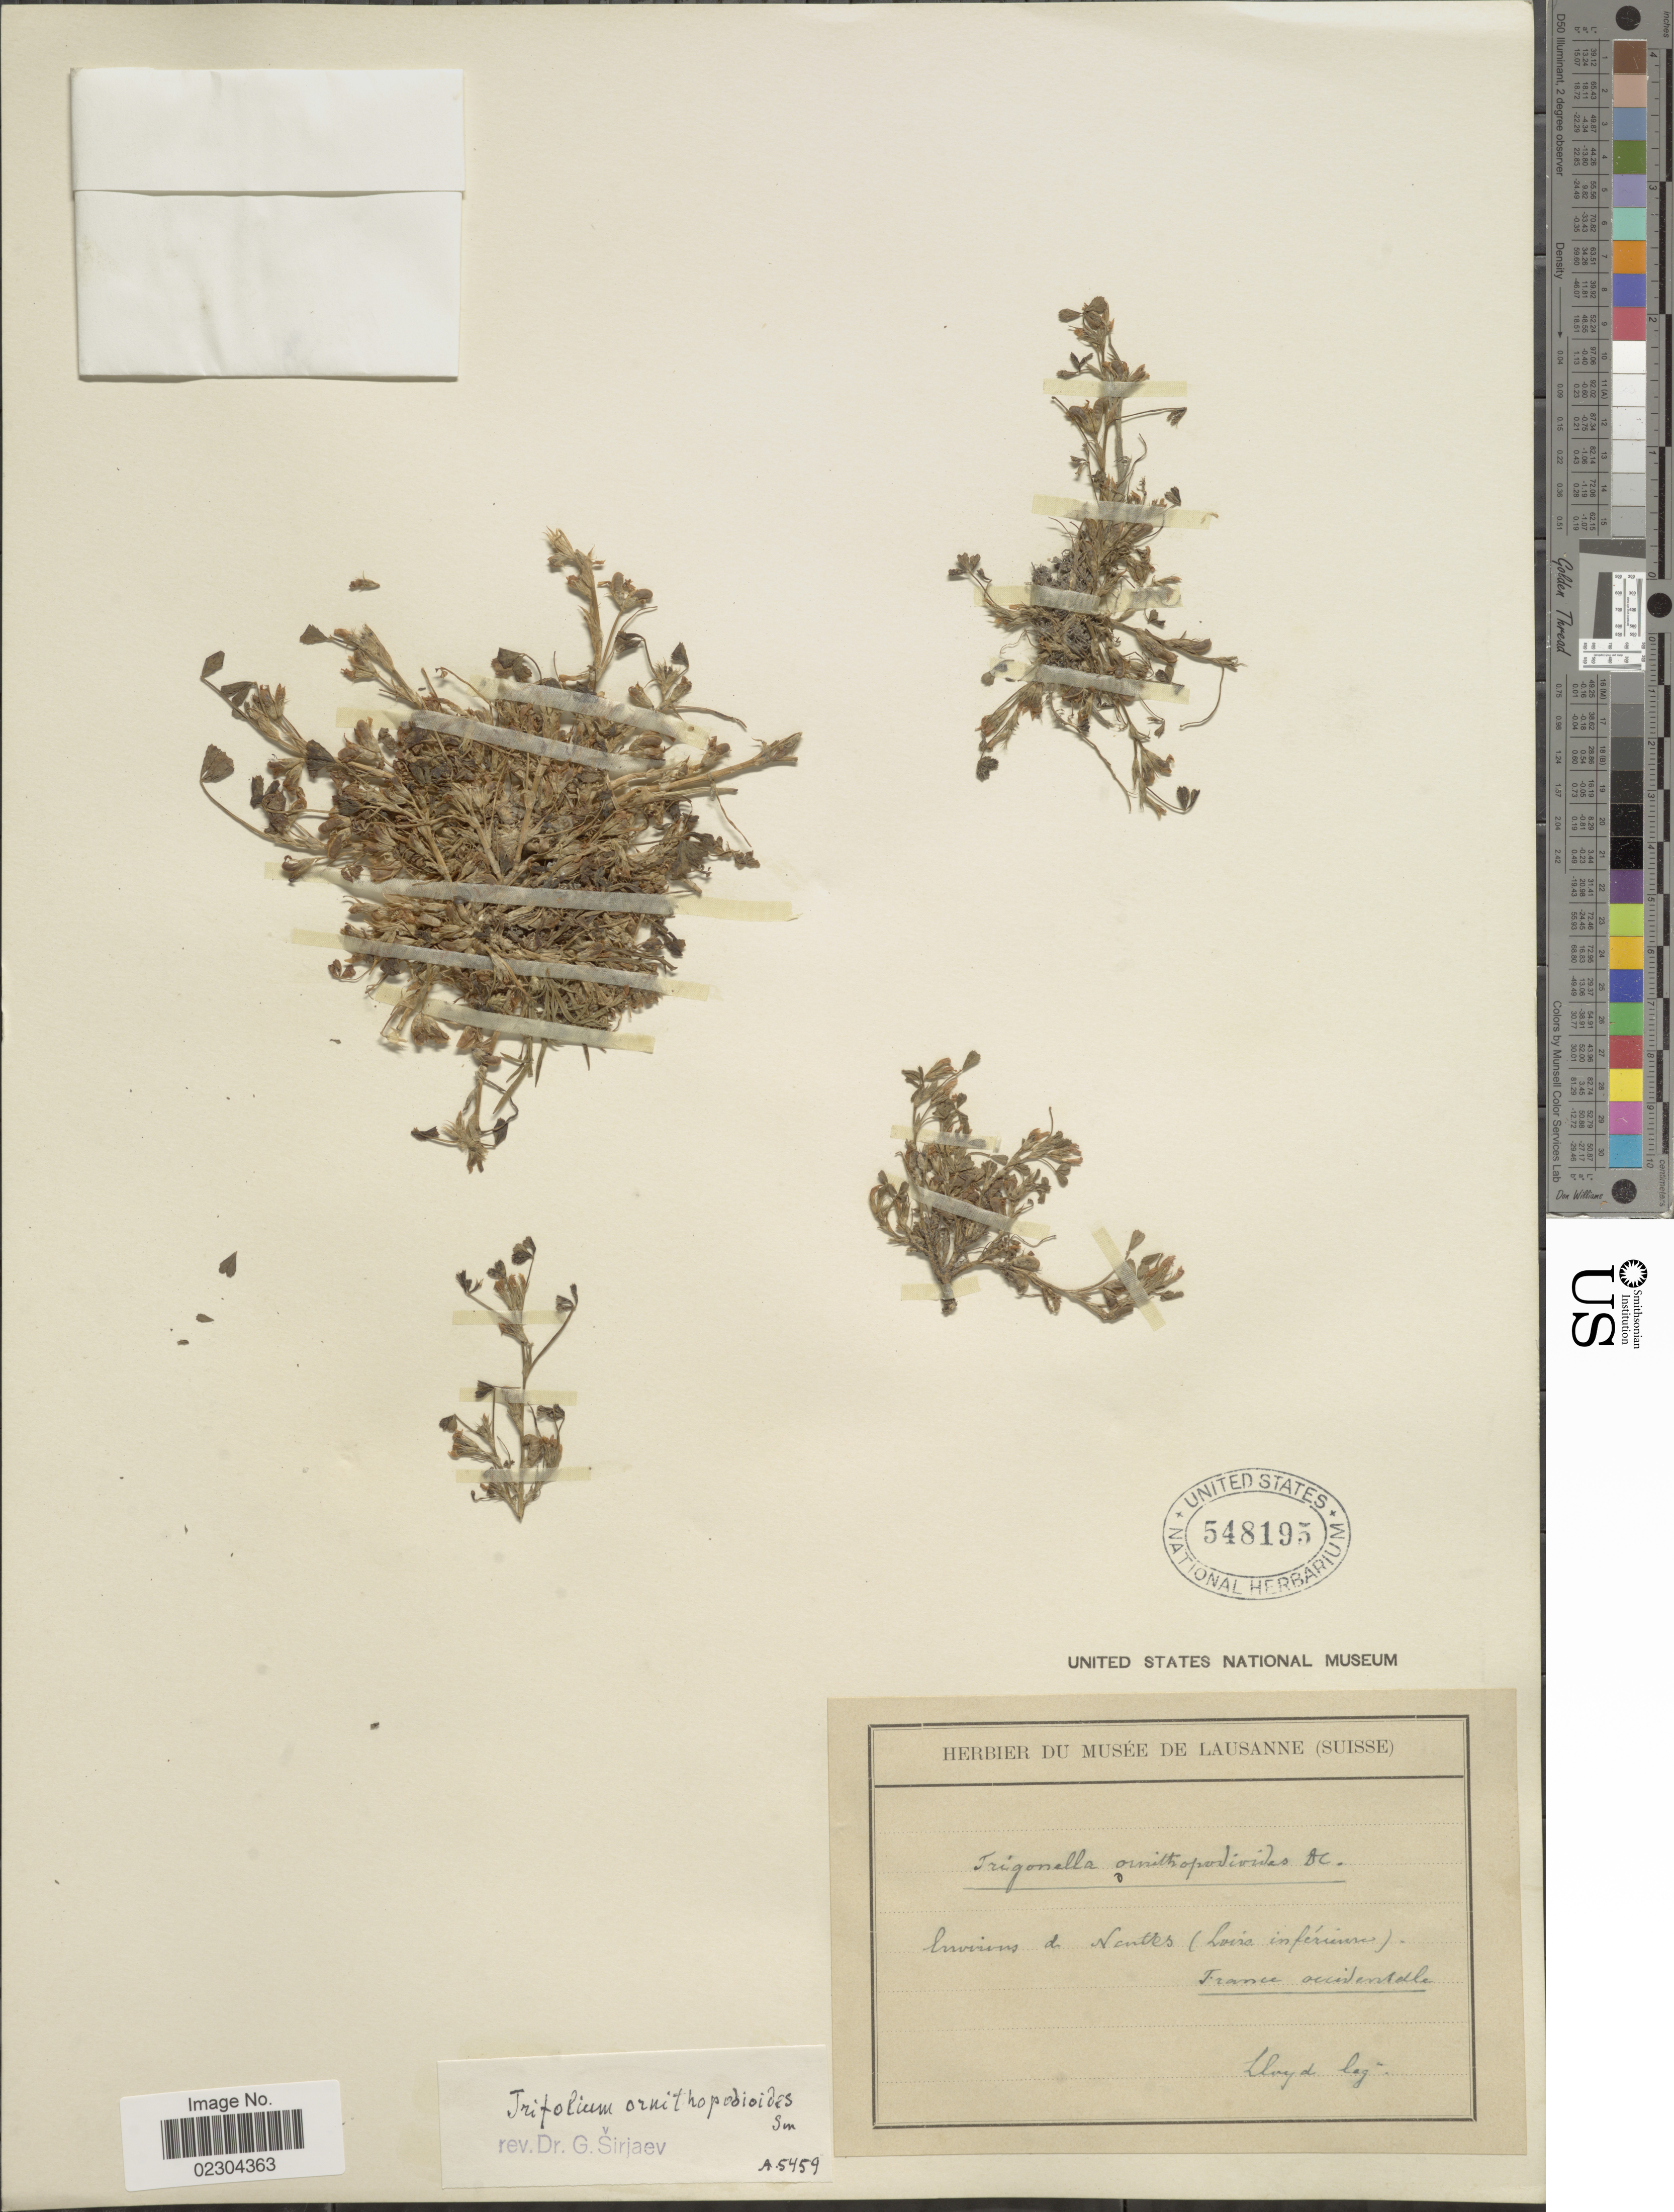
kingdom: Plantae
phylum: Tracheophyta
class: Magnoliopsida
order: Fabales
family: Fabaceae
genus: Trifolium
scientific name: Trifolium ornithopodioides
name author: (L.) Sm.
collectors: -- Lloyd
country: France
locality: Environs de Nanthes (Loire inferieure) [interpreted]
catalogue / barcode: US 548195